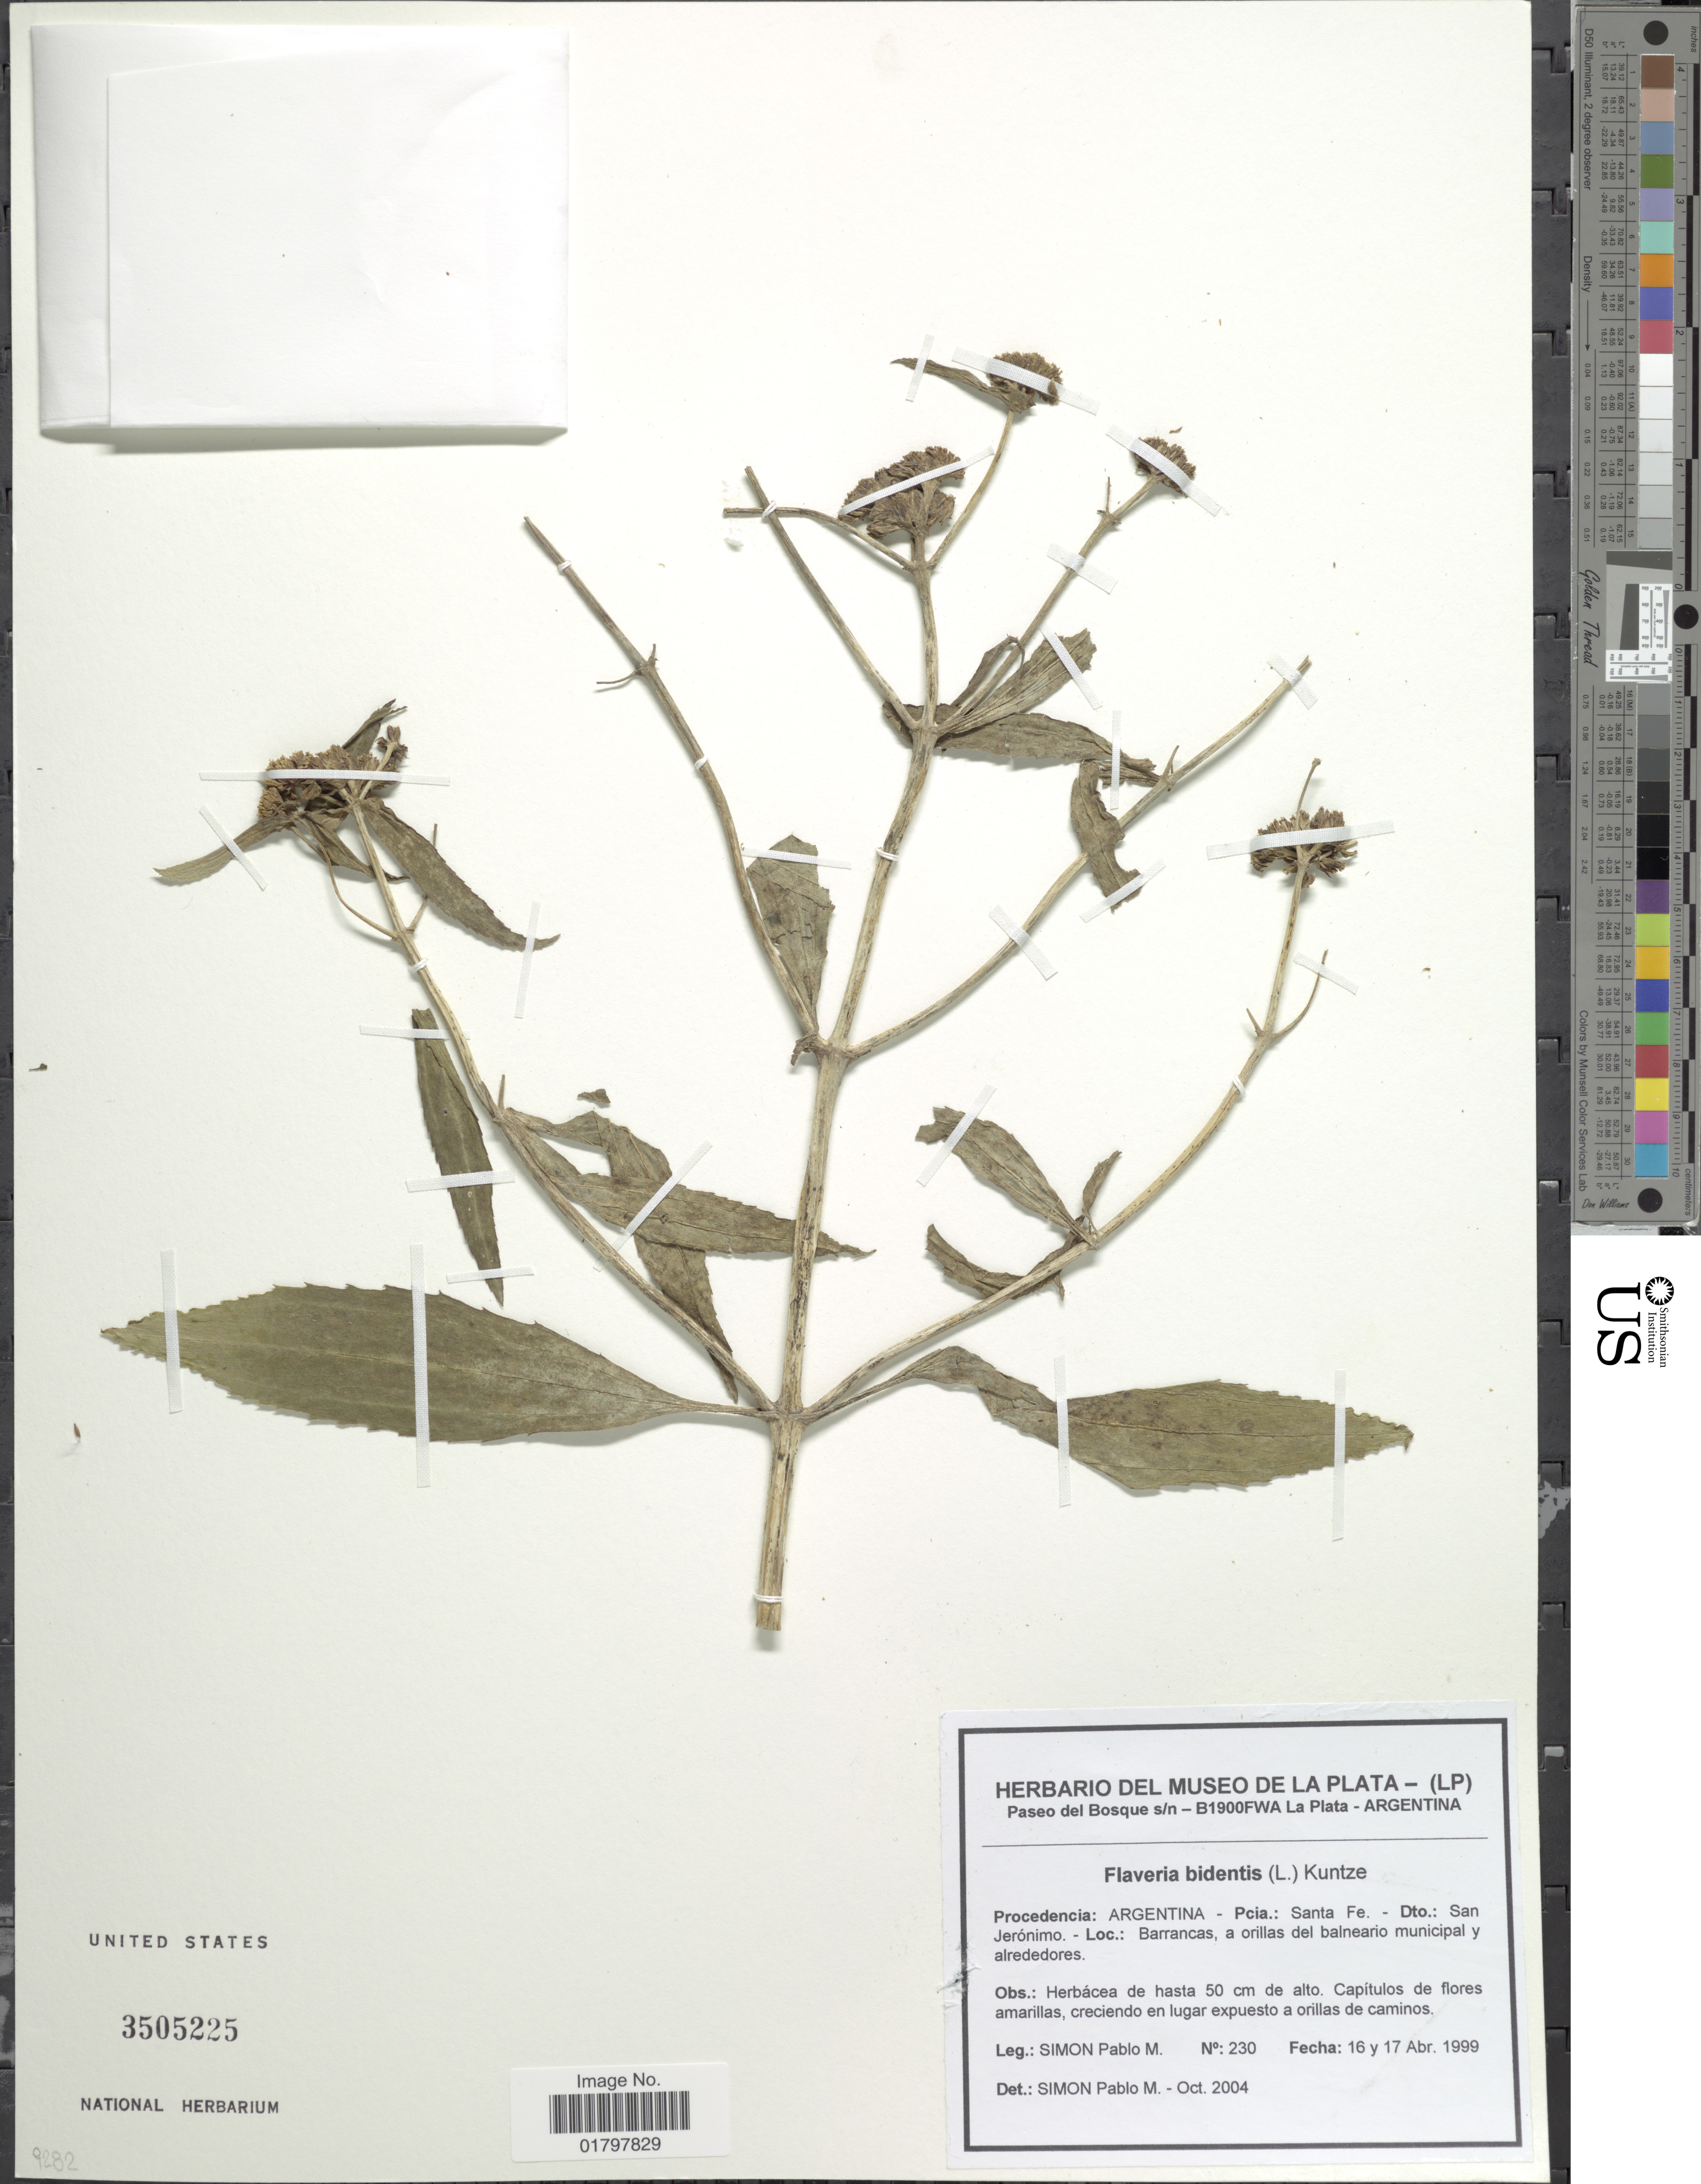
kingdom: Plantae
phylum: Tracheophyta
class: Magnoliopsida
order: Asterales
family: Asteraceae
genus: Flaveria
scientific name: Flaveria bidentis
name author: (L.) Kuntze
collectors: P. M. Simón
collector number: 230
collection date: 1999-04-16/1999-04-17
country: Argentina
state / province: Santa Fe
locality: Argentina - Pcia.: Santa Fe. - Dto.: San Jerónimo. Barrancas, a orillas del balneario municipal y alrededores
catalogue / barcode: US 3505225